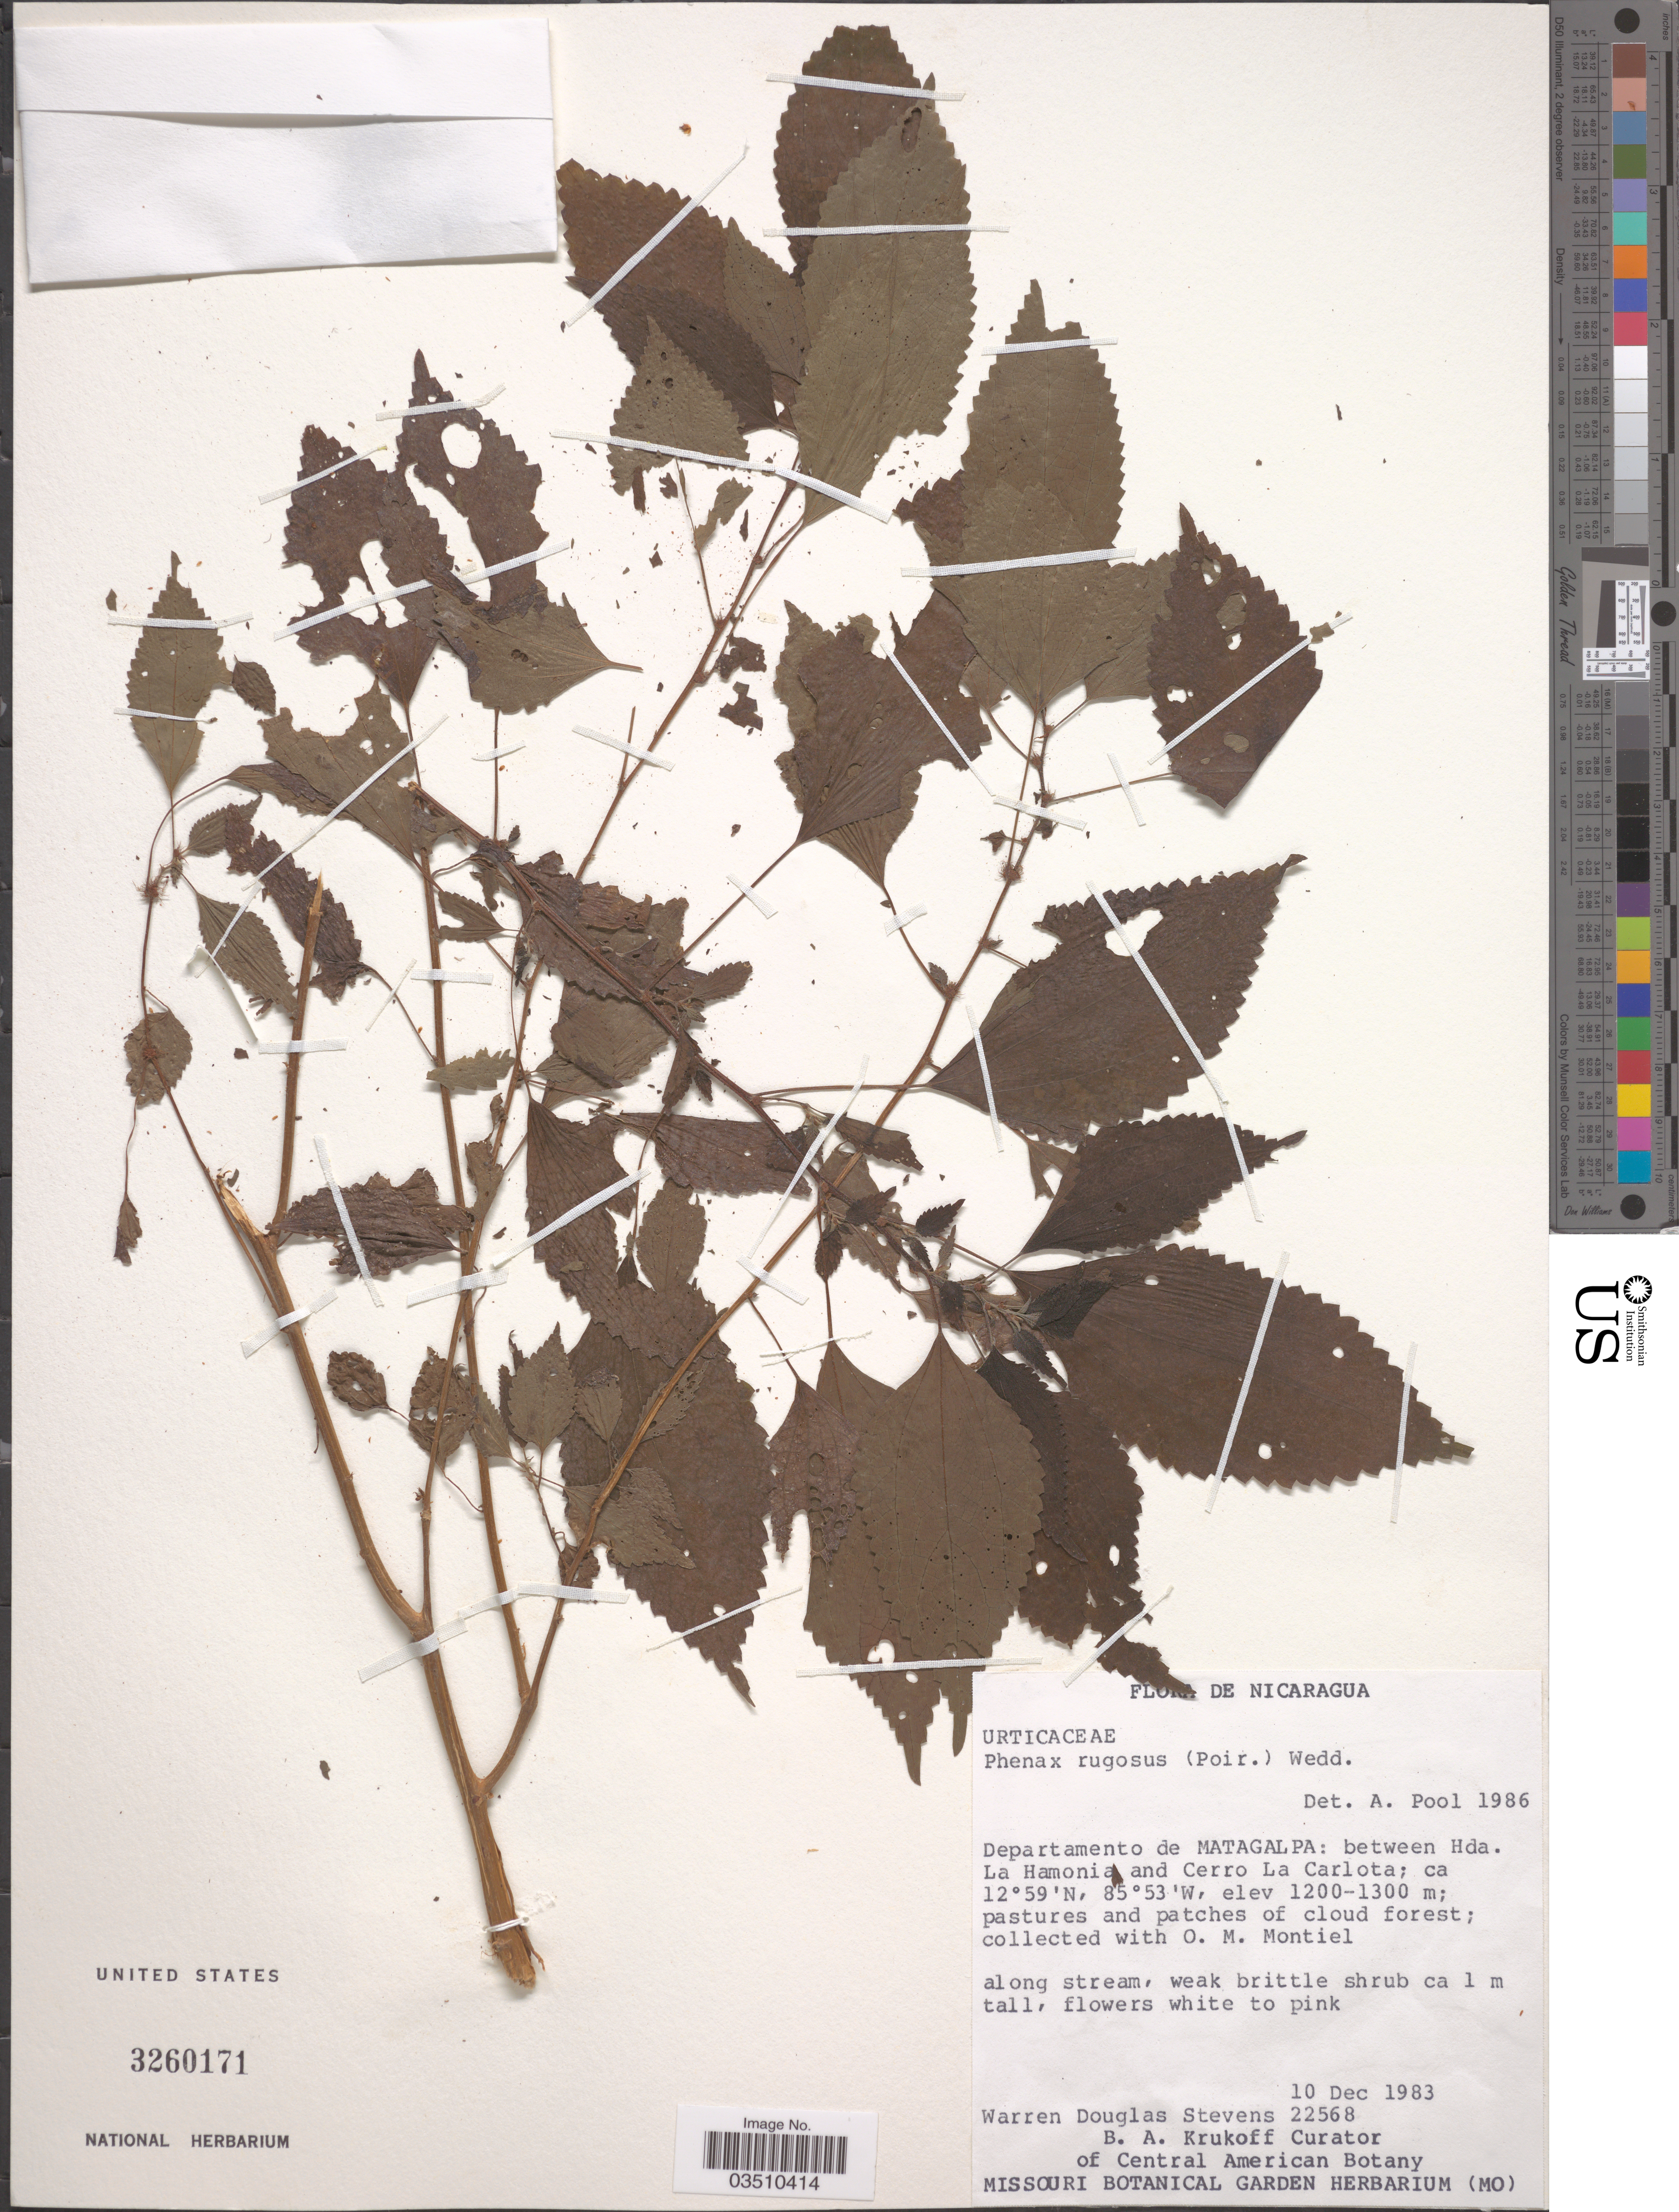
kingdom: Plantae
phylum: Tracheophyta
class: Magnoliopsida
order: Rosales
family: Urticaceae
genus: Phenax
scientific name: Phenax rugosus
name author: (Poir.) Wedd.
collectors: W. D. Stevens, B. A. Krukoff & O. Montiel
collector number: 22568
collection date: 1983-12-10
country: Nicaragua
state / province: Matagalpa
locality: Departamento de Matagalpa: between Hda. La Hamonia and Cerro La Carlota.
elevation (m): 1200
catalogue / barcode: US 3260171